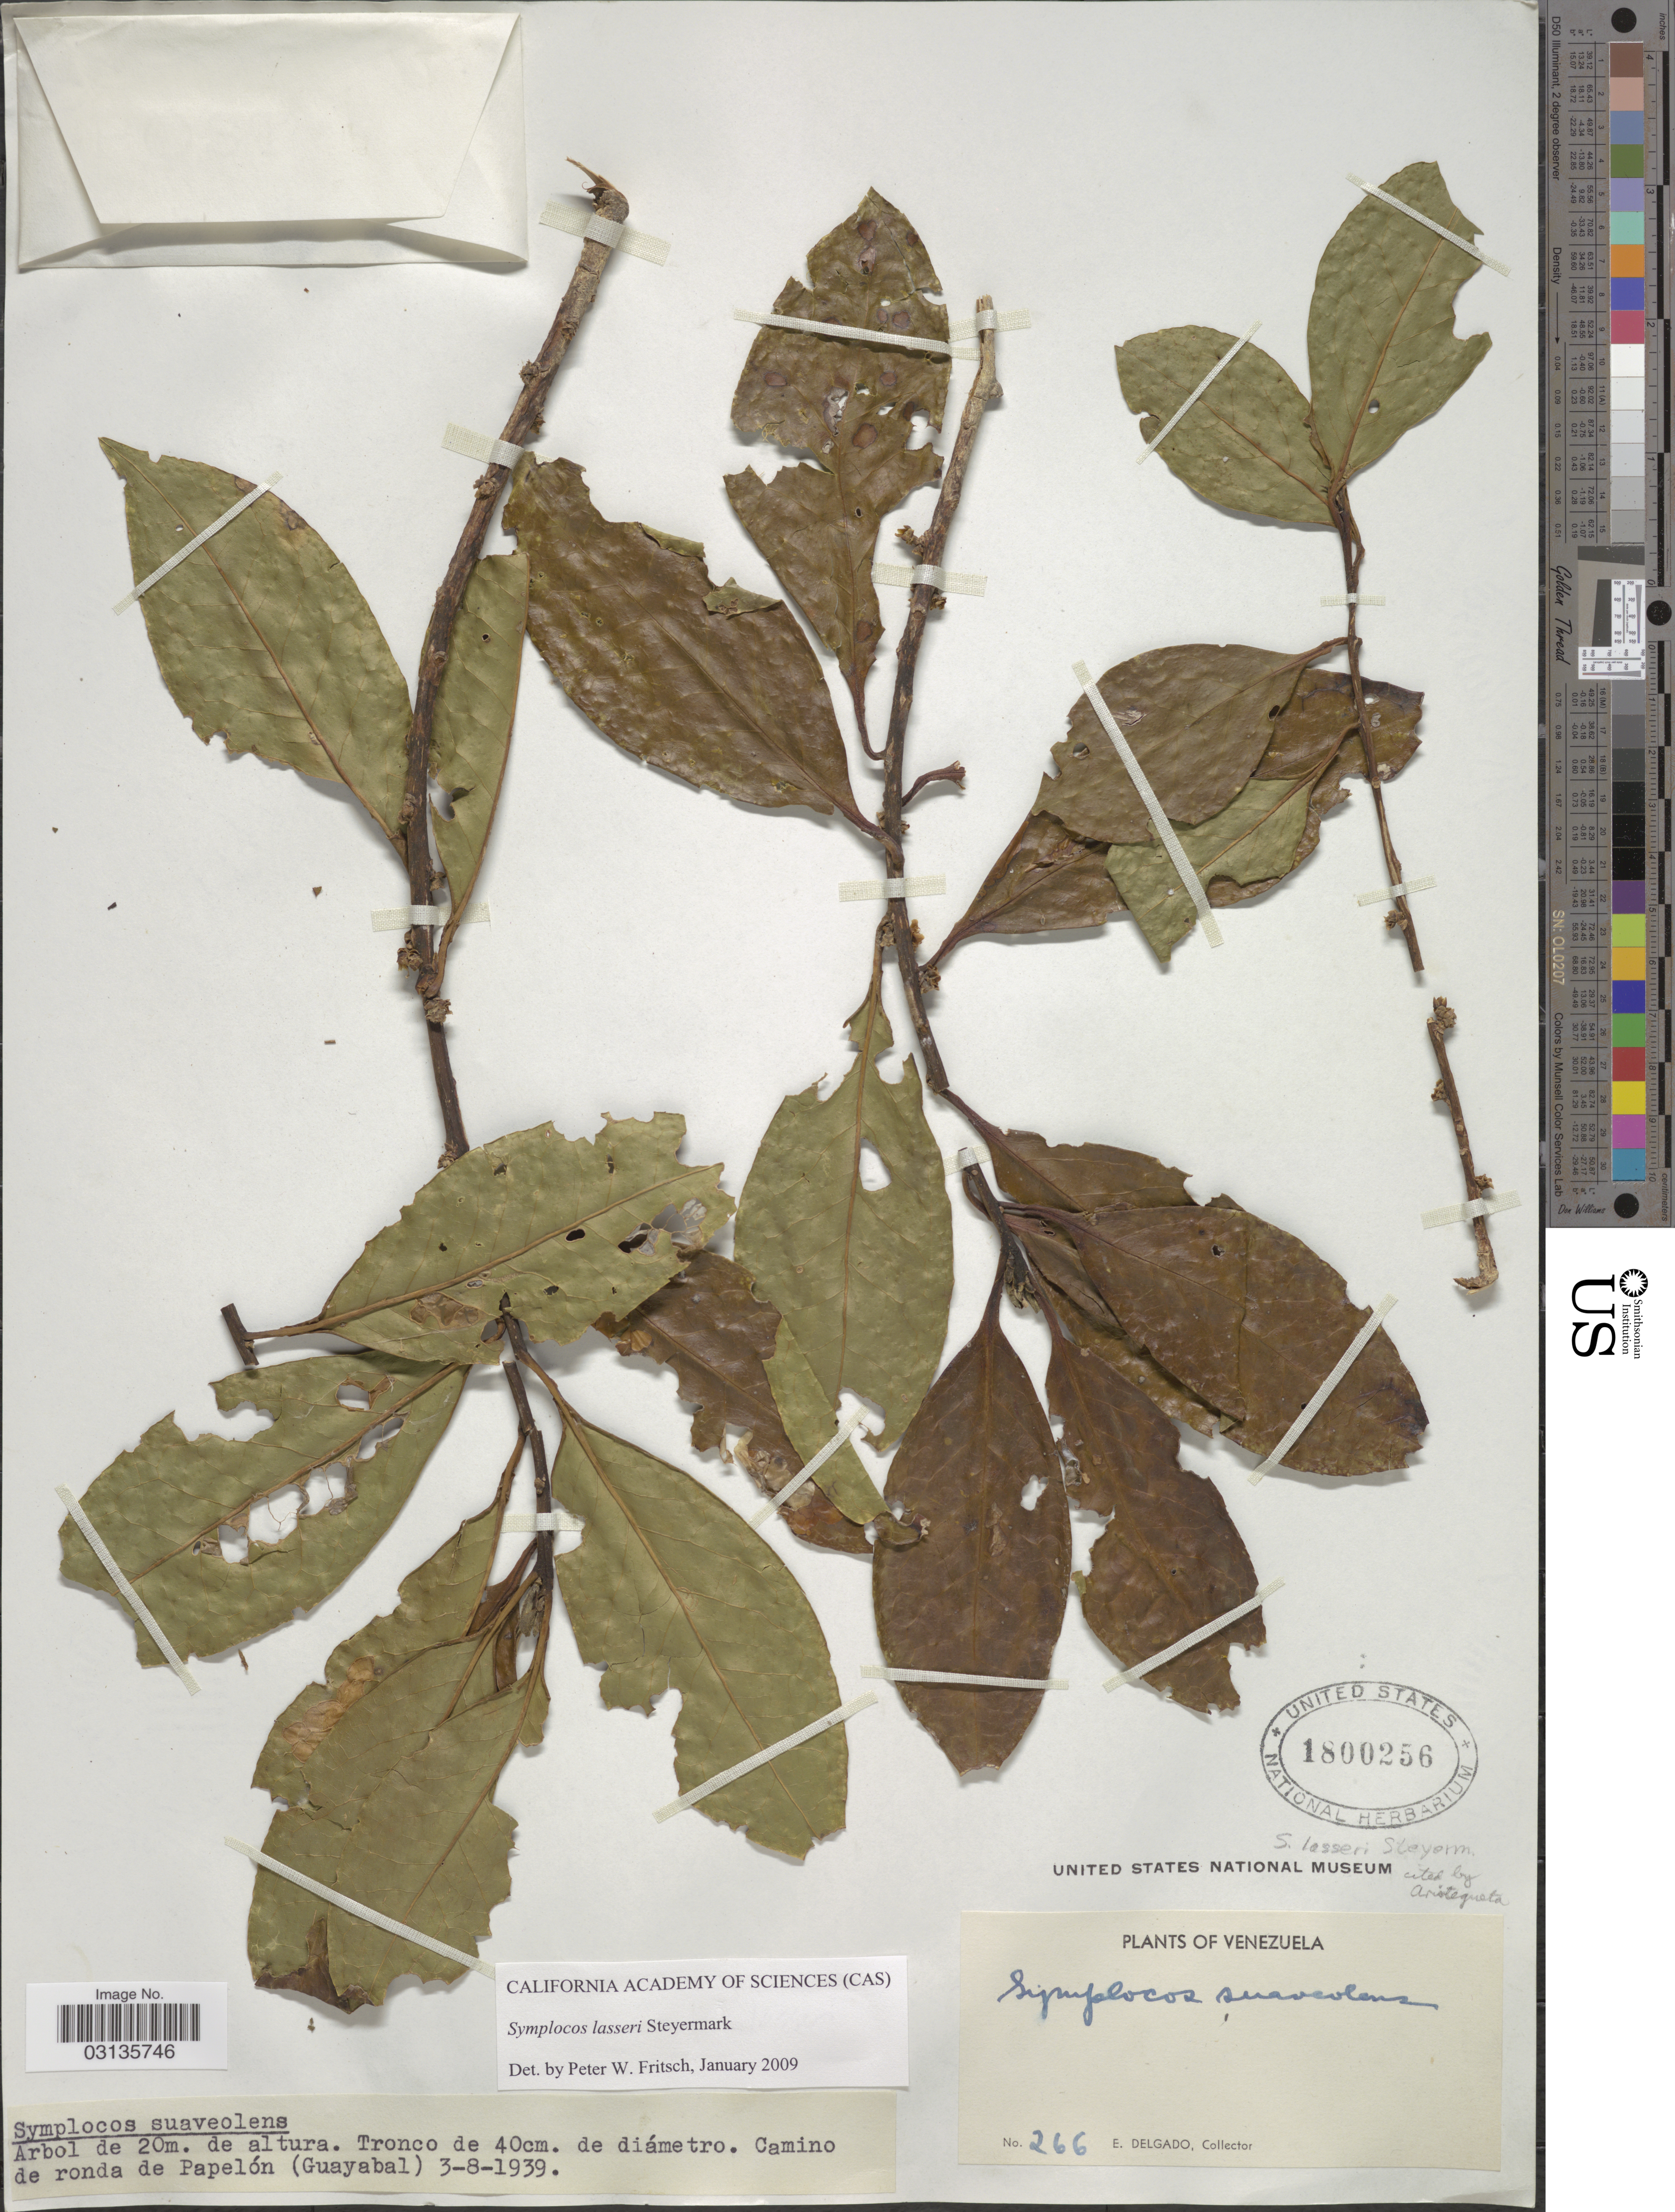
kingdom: Plantae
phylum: Tracheophyta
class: Magnoliopsida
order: Ericales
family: Symplocaceae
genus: Symplocos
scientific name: Symplocos lasseri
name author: Steyerm.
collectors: E. Delgado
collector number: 266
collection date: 1939-08-03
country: Venezuela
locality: Camino de ronda de Papelón (Guayabal).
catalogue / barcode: US 1800256